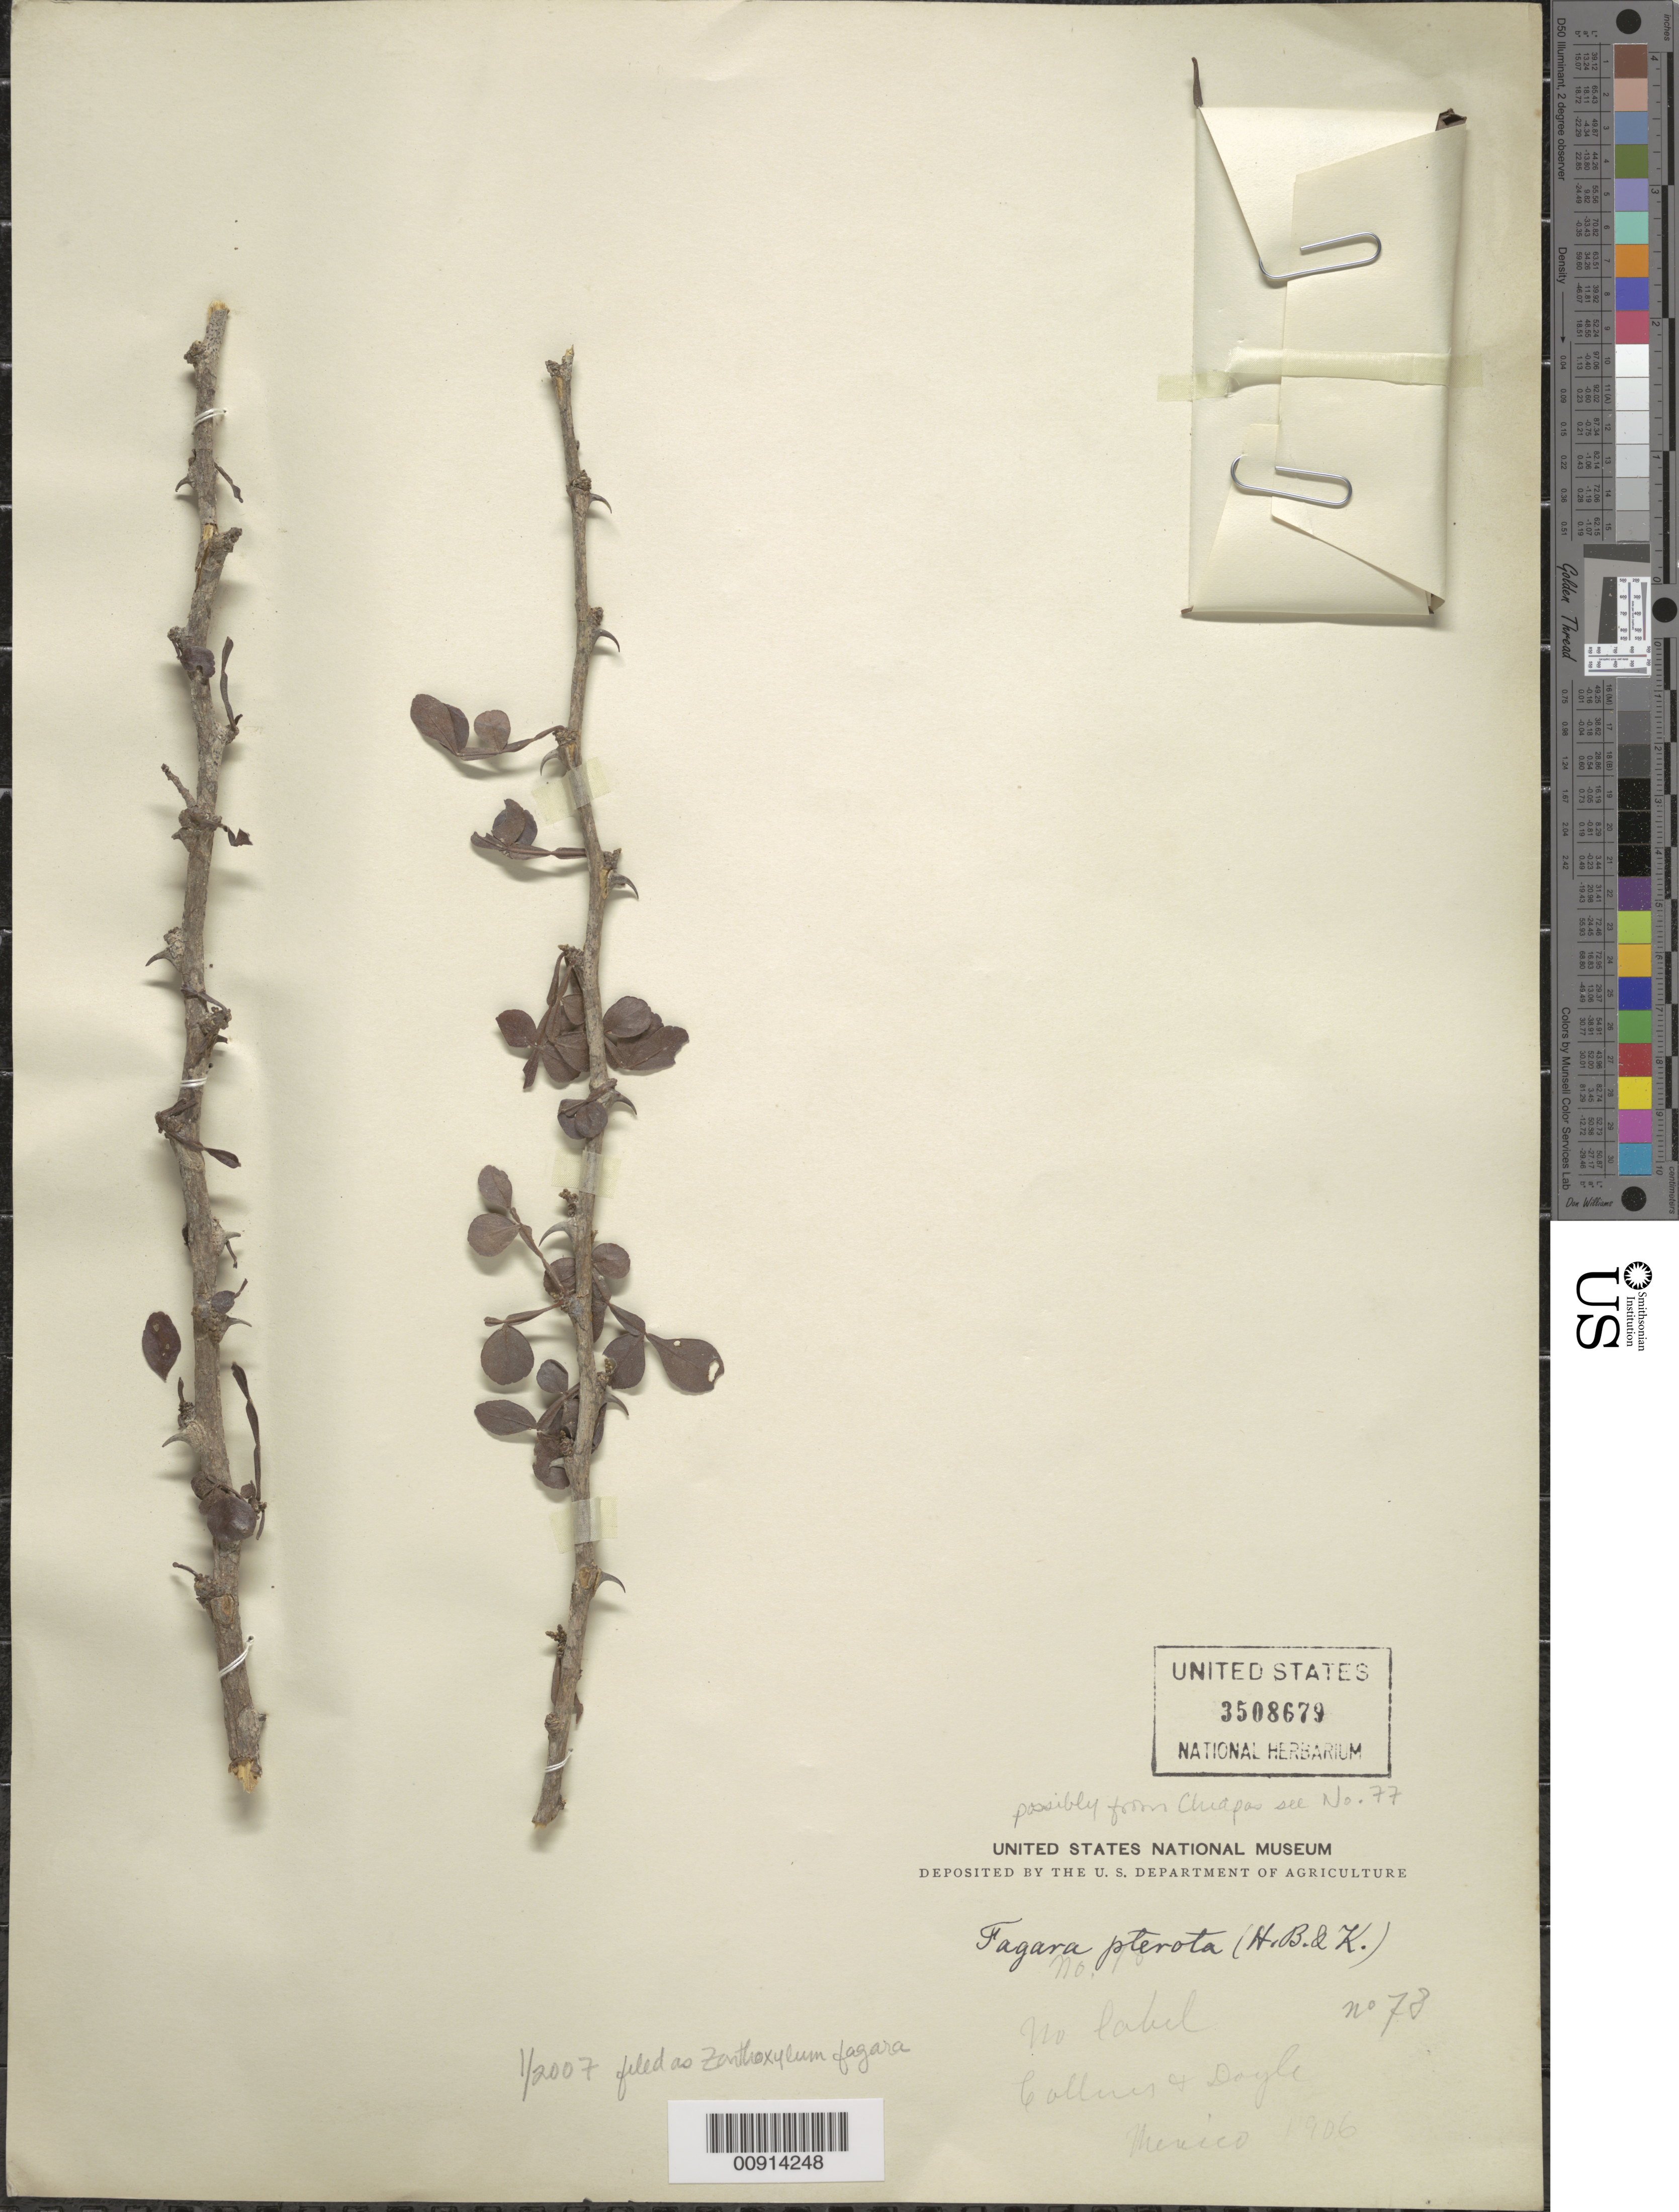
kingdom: Plantae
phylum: Tracheophyta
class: Magnoliopsida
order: Sapindales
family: Rutaceae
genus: Zanthoxylum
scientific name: Zanthoxylum fagara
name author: (L.) Sarg.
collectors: G. N. Collins & C. Doyle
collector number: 78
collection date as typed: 1906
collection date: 1906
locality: Mexico.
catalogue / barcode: US 3508679